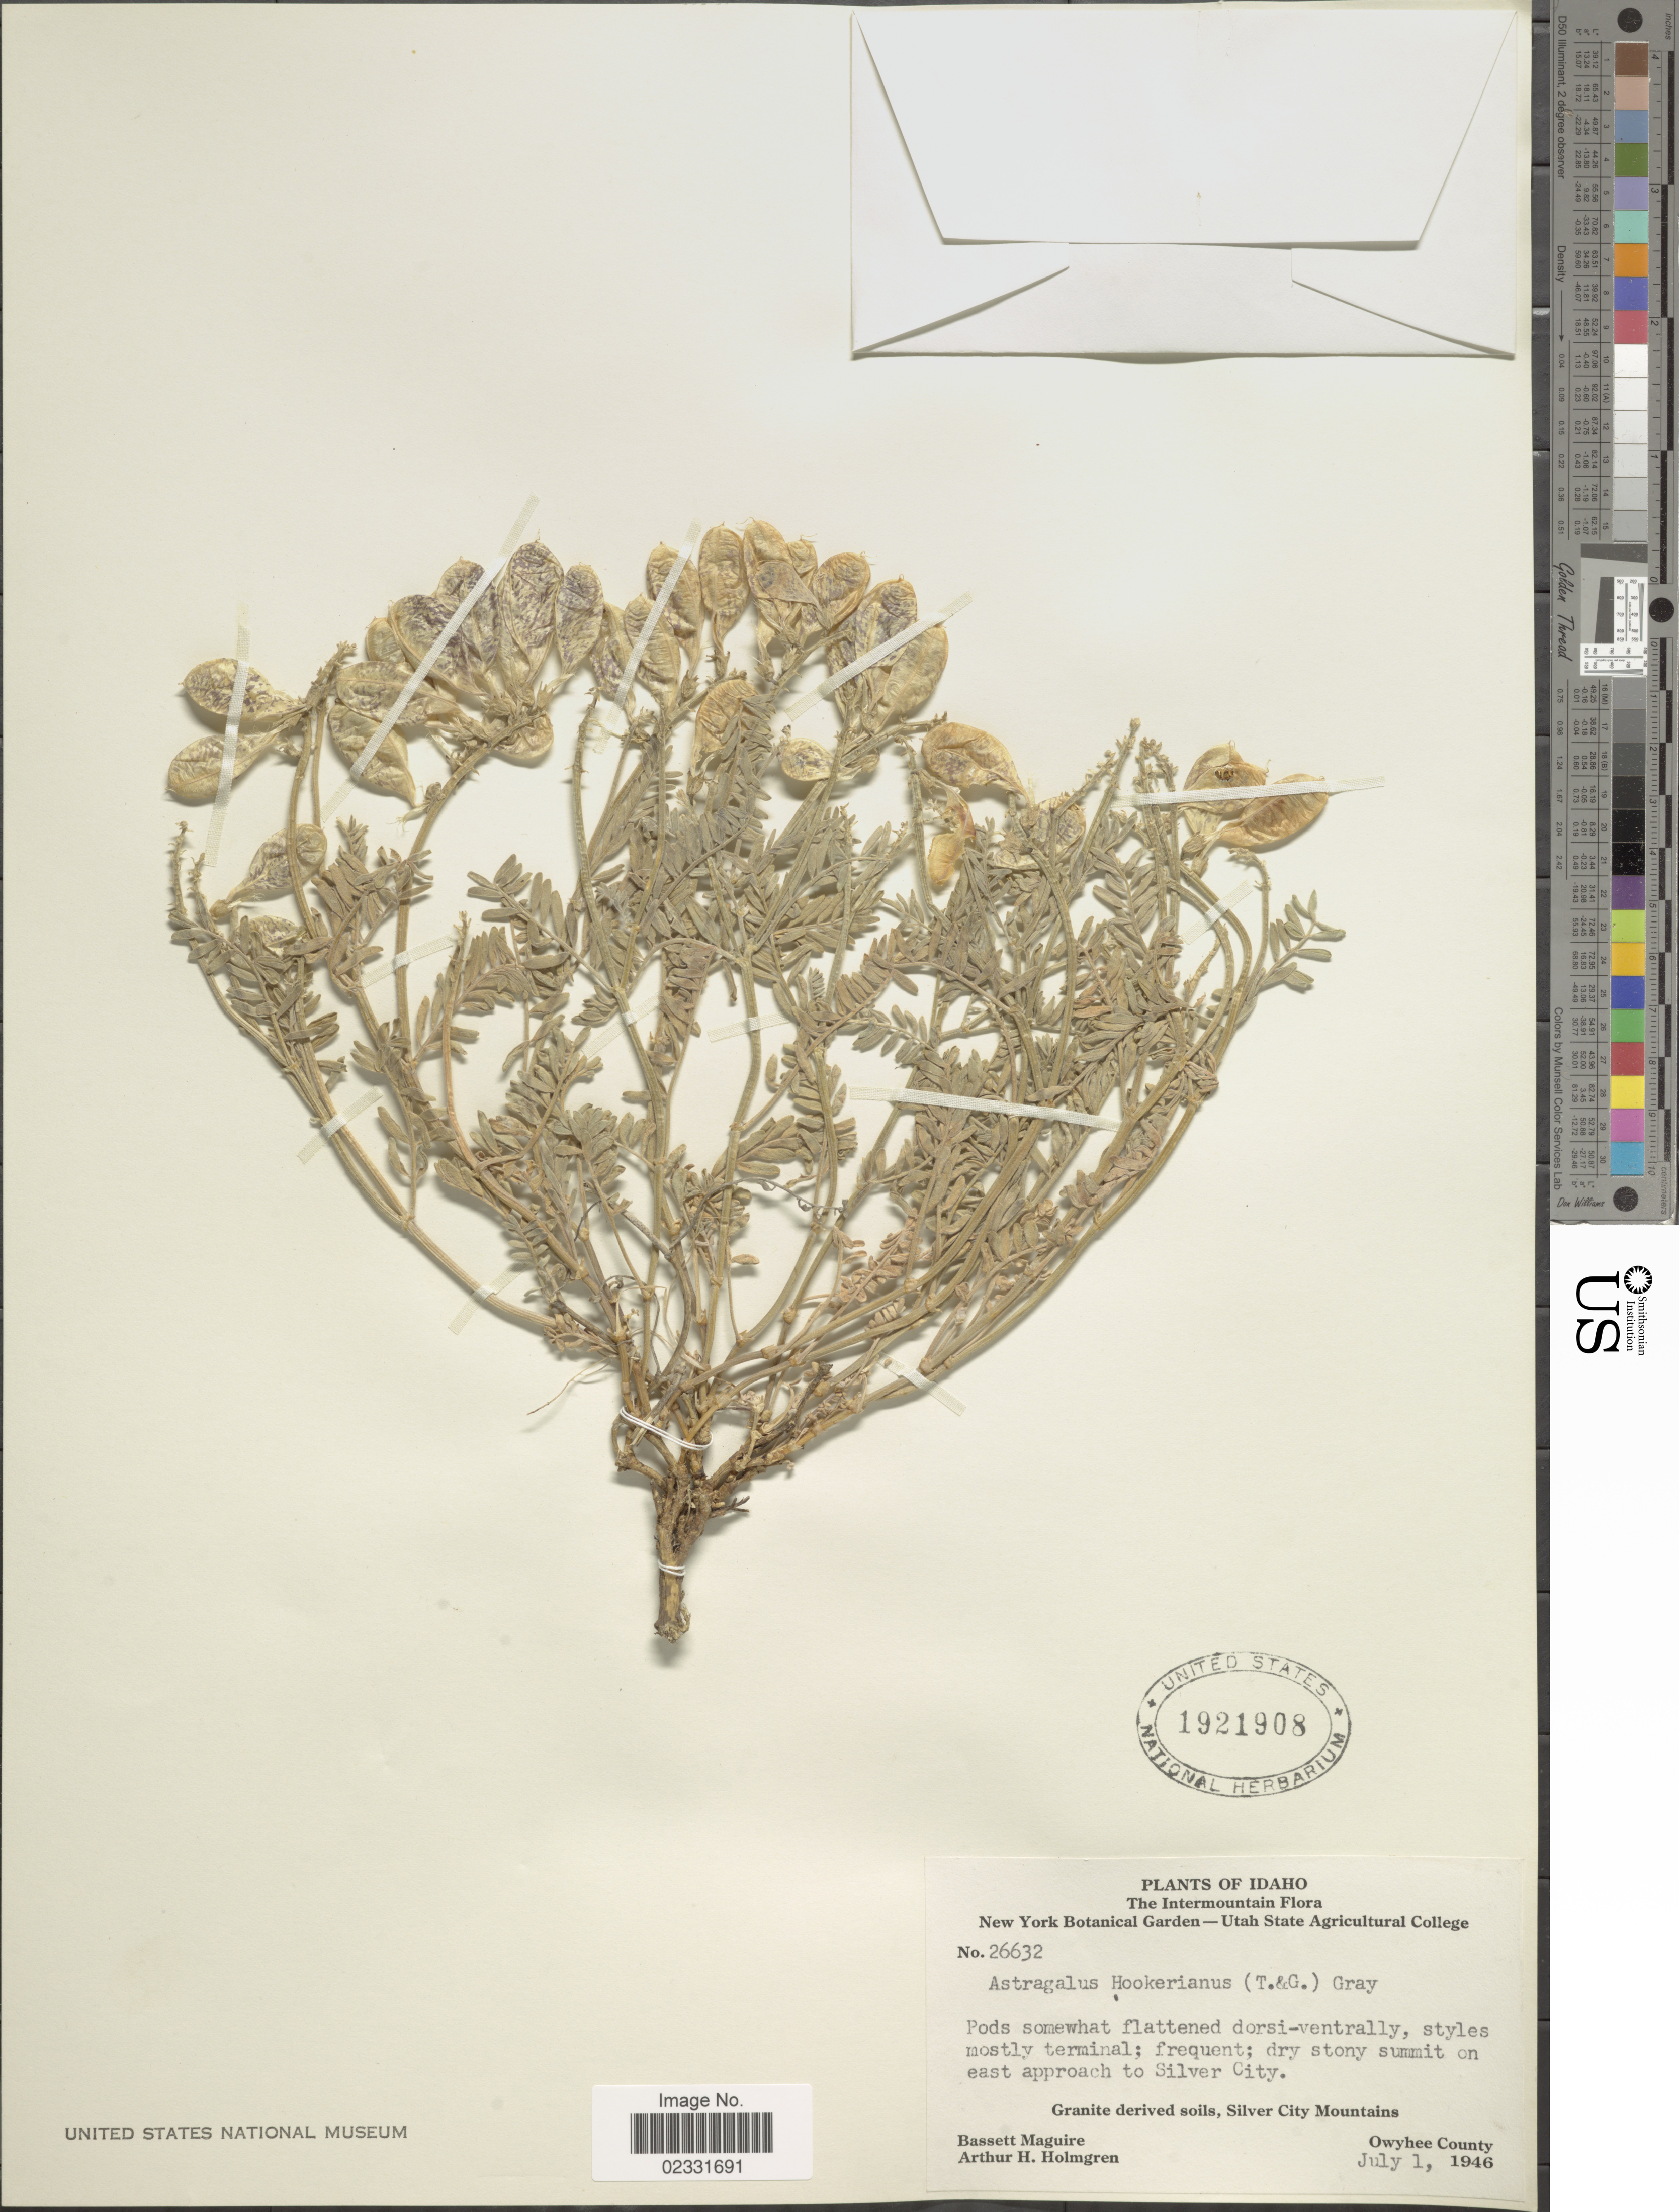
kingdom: Plantae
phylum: Tracheophyta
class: Magnoliopsida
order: Fabales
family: Fabaceae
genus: Astragalus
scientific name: Astragalus hookerianus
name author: D. Dietr.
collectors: B. Maguire & A. H. Holmgren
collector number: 26632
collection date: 1946-07-01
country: United States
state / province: Idaho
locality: The Intermountain Flora, dry stony summit on east approach to Silver City, Granite derived soils, Silver City Mountains, Owyhee County.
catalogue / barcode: US 1921908